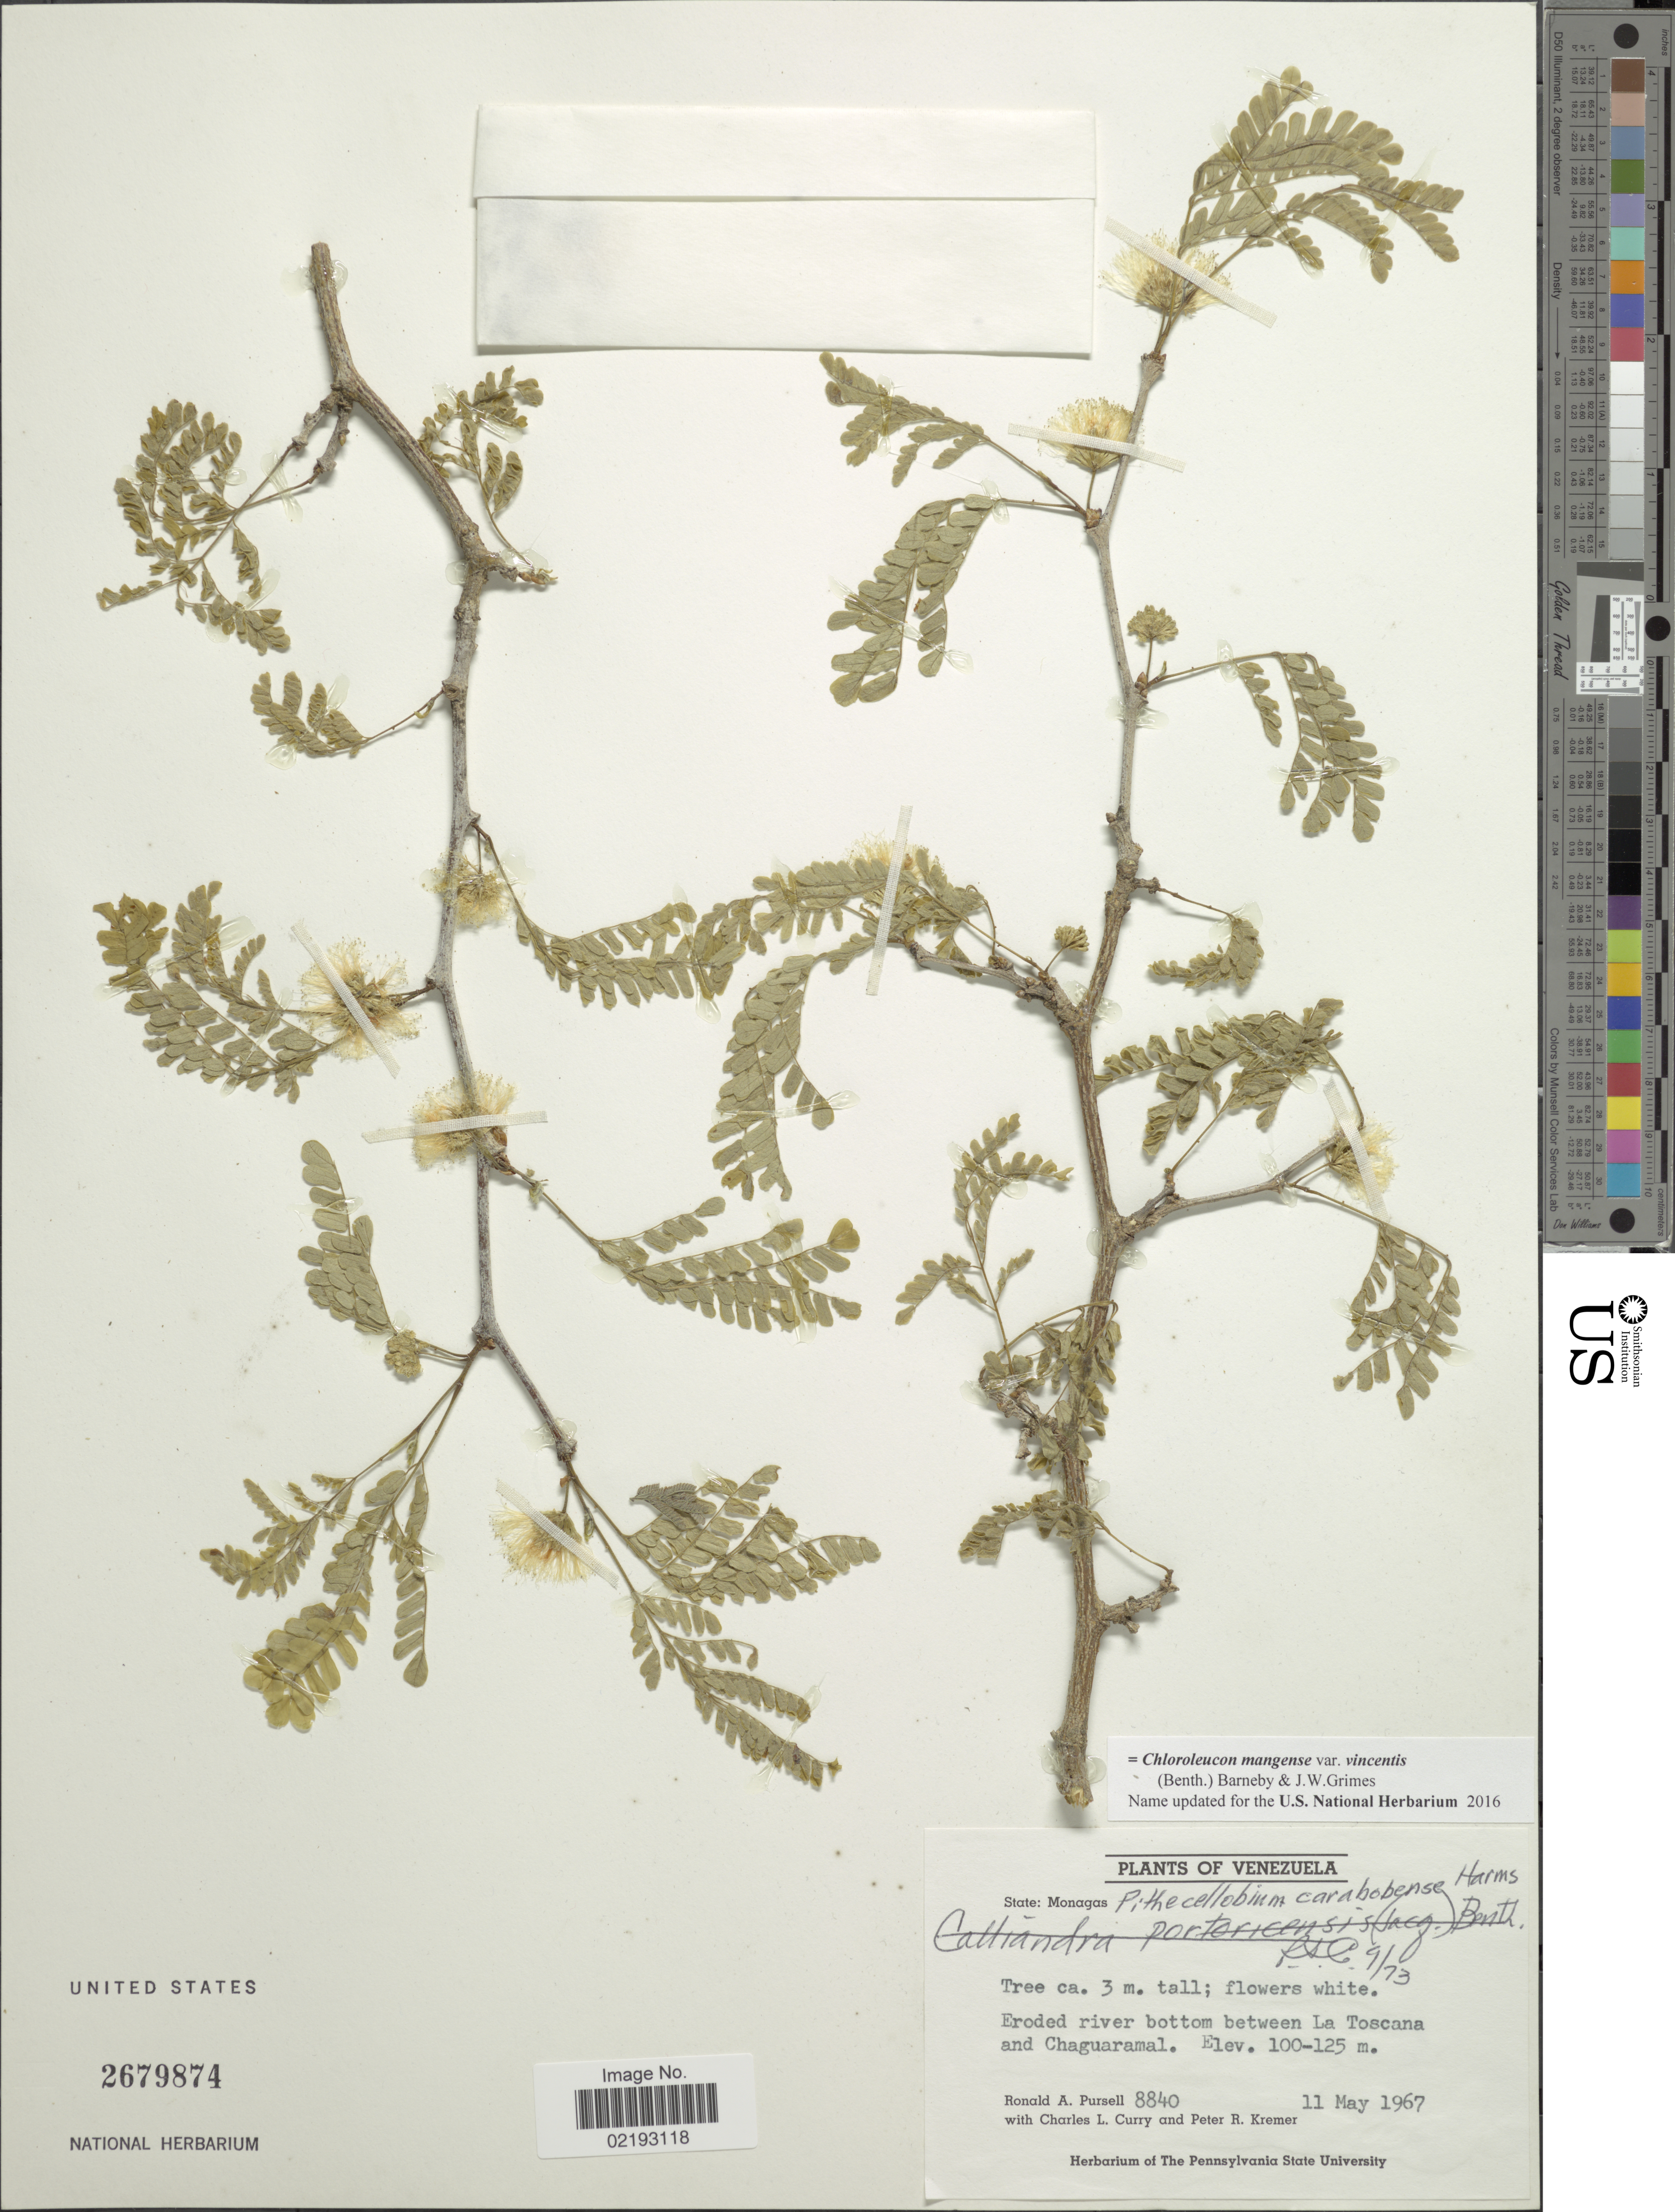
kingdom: Plantae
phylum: Tracheophyta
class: Magnoliopsida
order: Fabales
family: Fabaceae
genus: Chloroleucon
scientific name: Chloroleucon mangense var. vincentis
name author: (Benth.) Barneby & J.W. Grimes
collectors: R. A. Pursell, C. L. Curry & P. Kremer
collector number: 8840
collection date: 1967-05-11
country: Venezuela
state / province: Monagas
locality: Between La Toscana and Chaguaramal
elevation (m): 100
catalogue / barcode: US 2679874